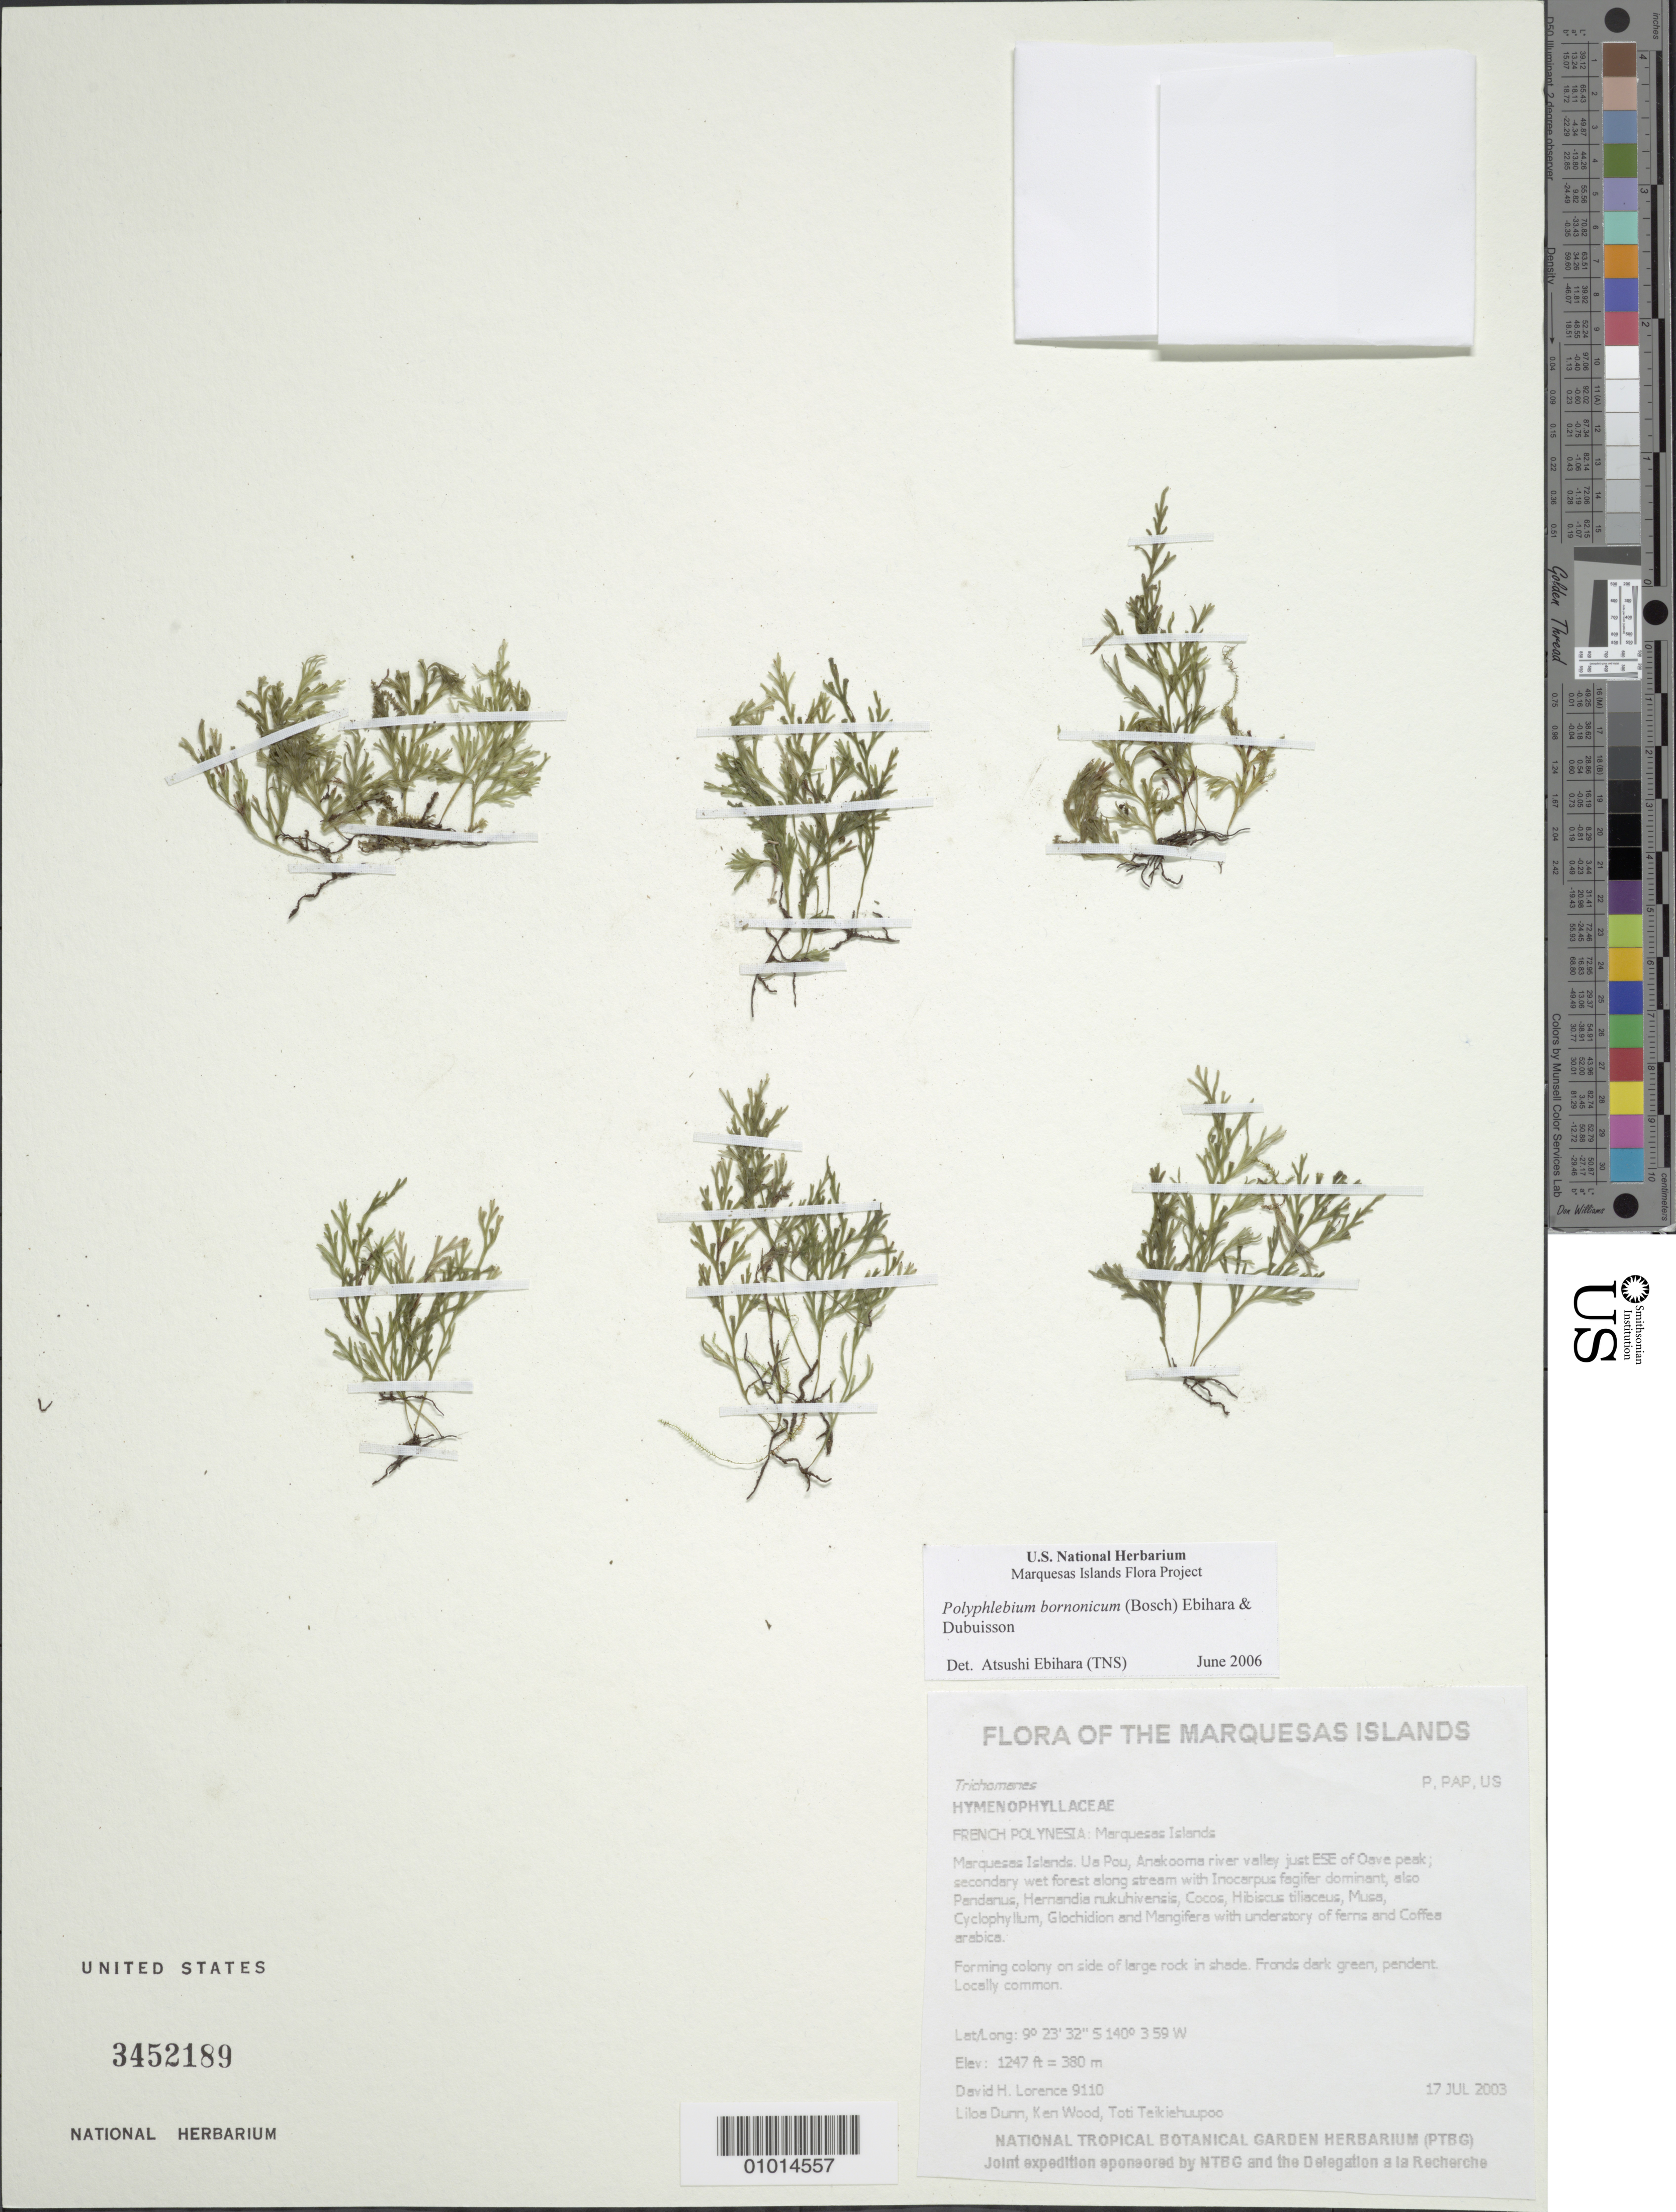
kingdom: Plantae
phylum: Tracheophyta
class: Polypodiopsida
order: Hymenophyllales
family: Hymenophyllaceae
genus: Polyphlebium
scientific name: Polyphlebium borbonicum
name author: (Bosch) Ebihara & Dubuisson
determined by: Ebihara, A.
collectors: D. Lorence, L. Dunn, K. R. Wood & T. Teikiehuupoo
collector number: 9110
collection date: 2003-07-17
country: French Polynesia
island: Ua Pou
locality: Anakooma river valley just ESE of Oave peak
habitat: Secondary wet forest along stream; locally common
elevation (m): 380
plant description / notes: Alien plant species, incl. Coffea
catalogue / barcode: US 3452189